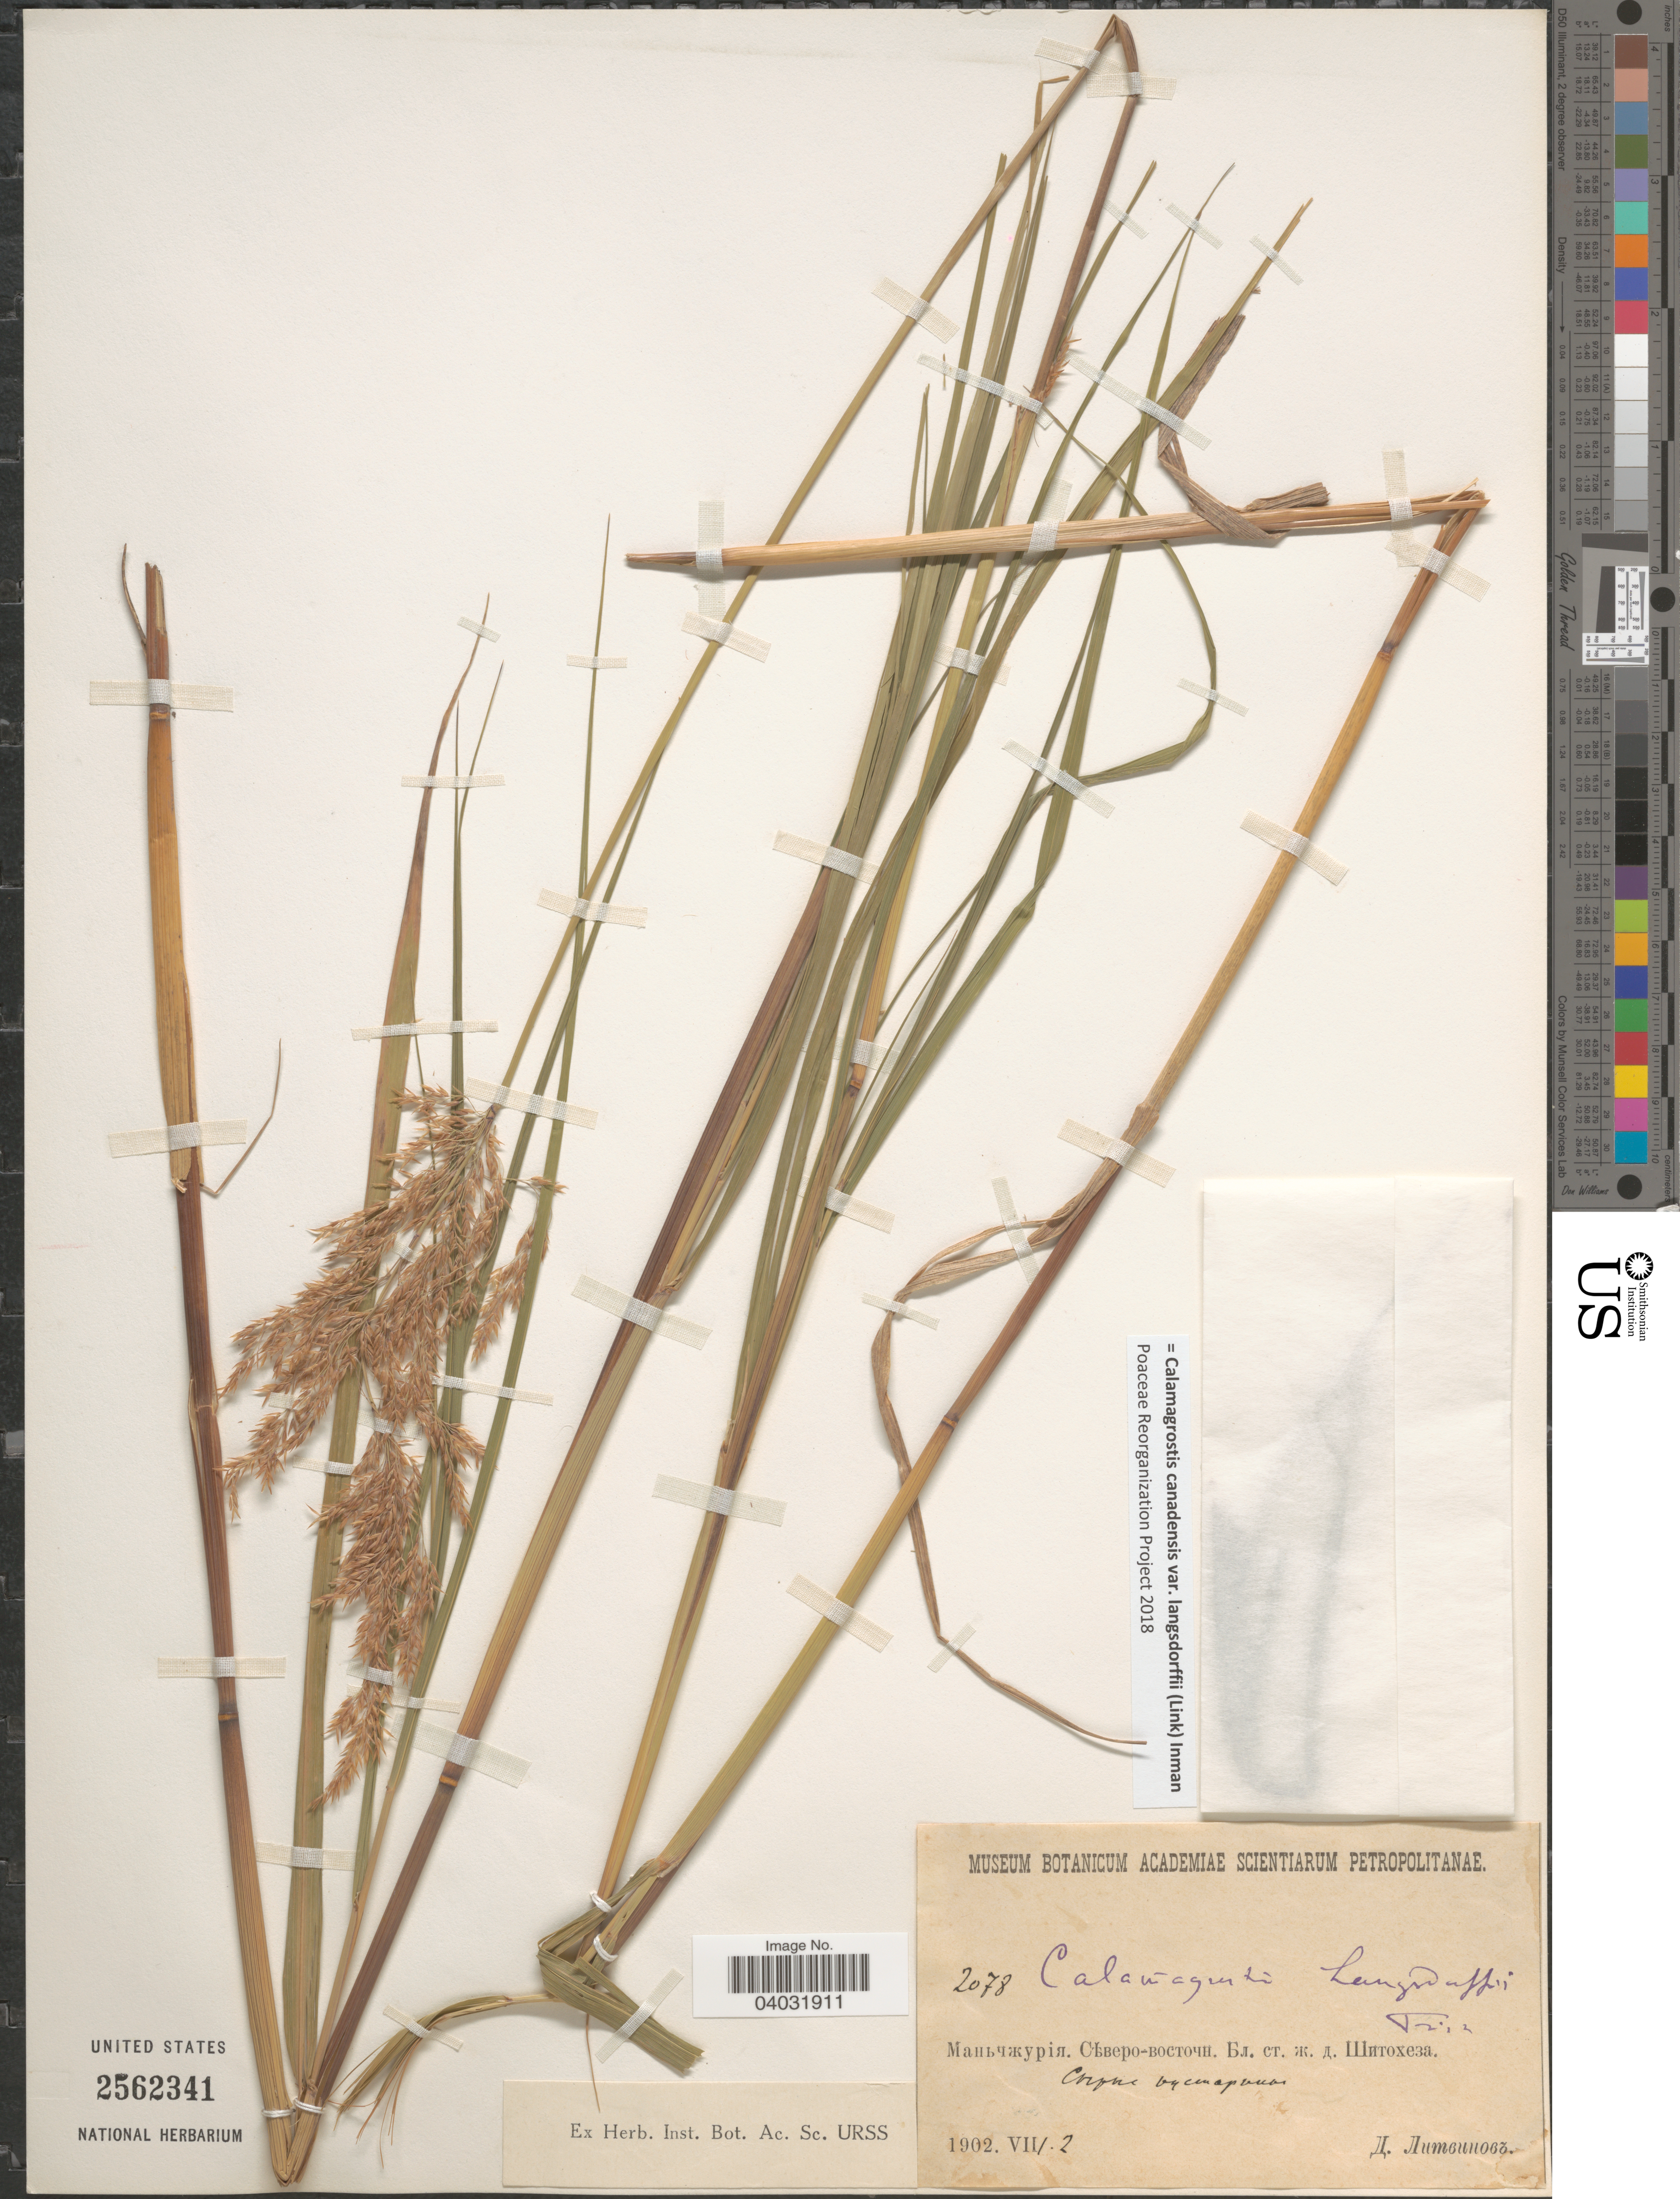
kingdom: Plantae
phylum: Tracheophyta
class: Liliopsida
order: Poales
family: Poaceae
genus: Calamagrostis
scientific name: Calamagrostis canadensis var. langsdorffii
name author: (Link) Inman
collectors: D. Litvinov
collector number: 2078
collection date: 1902-08-02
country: China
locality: Manchuria, near railroad station Shitokheza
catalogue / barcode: US 2562341